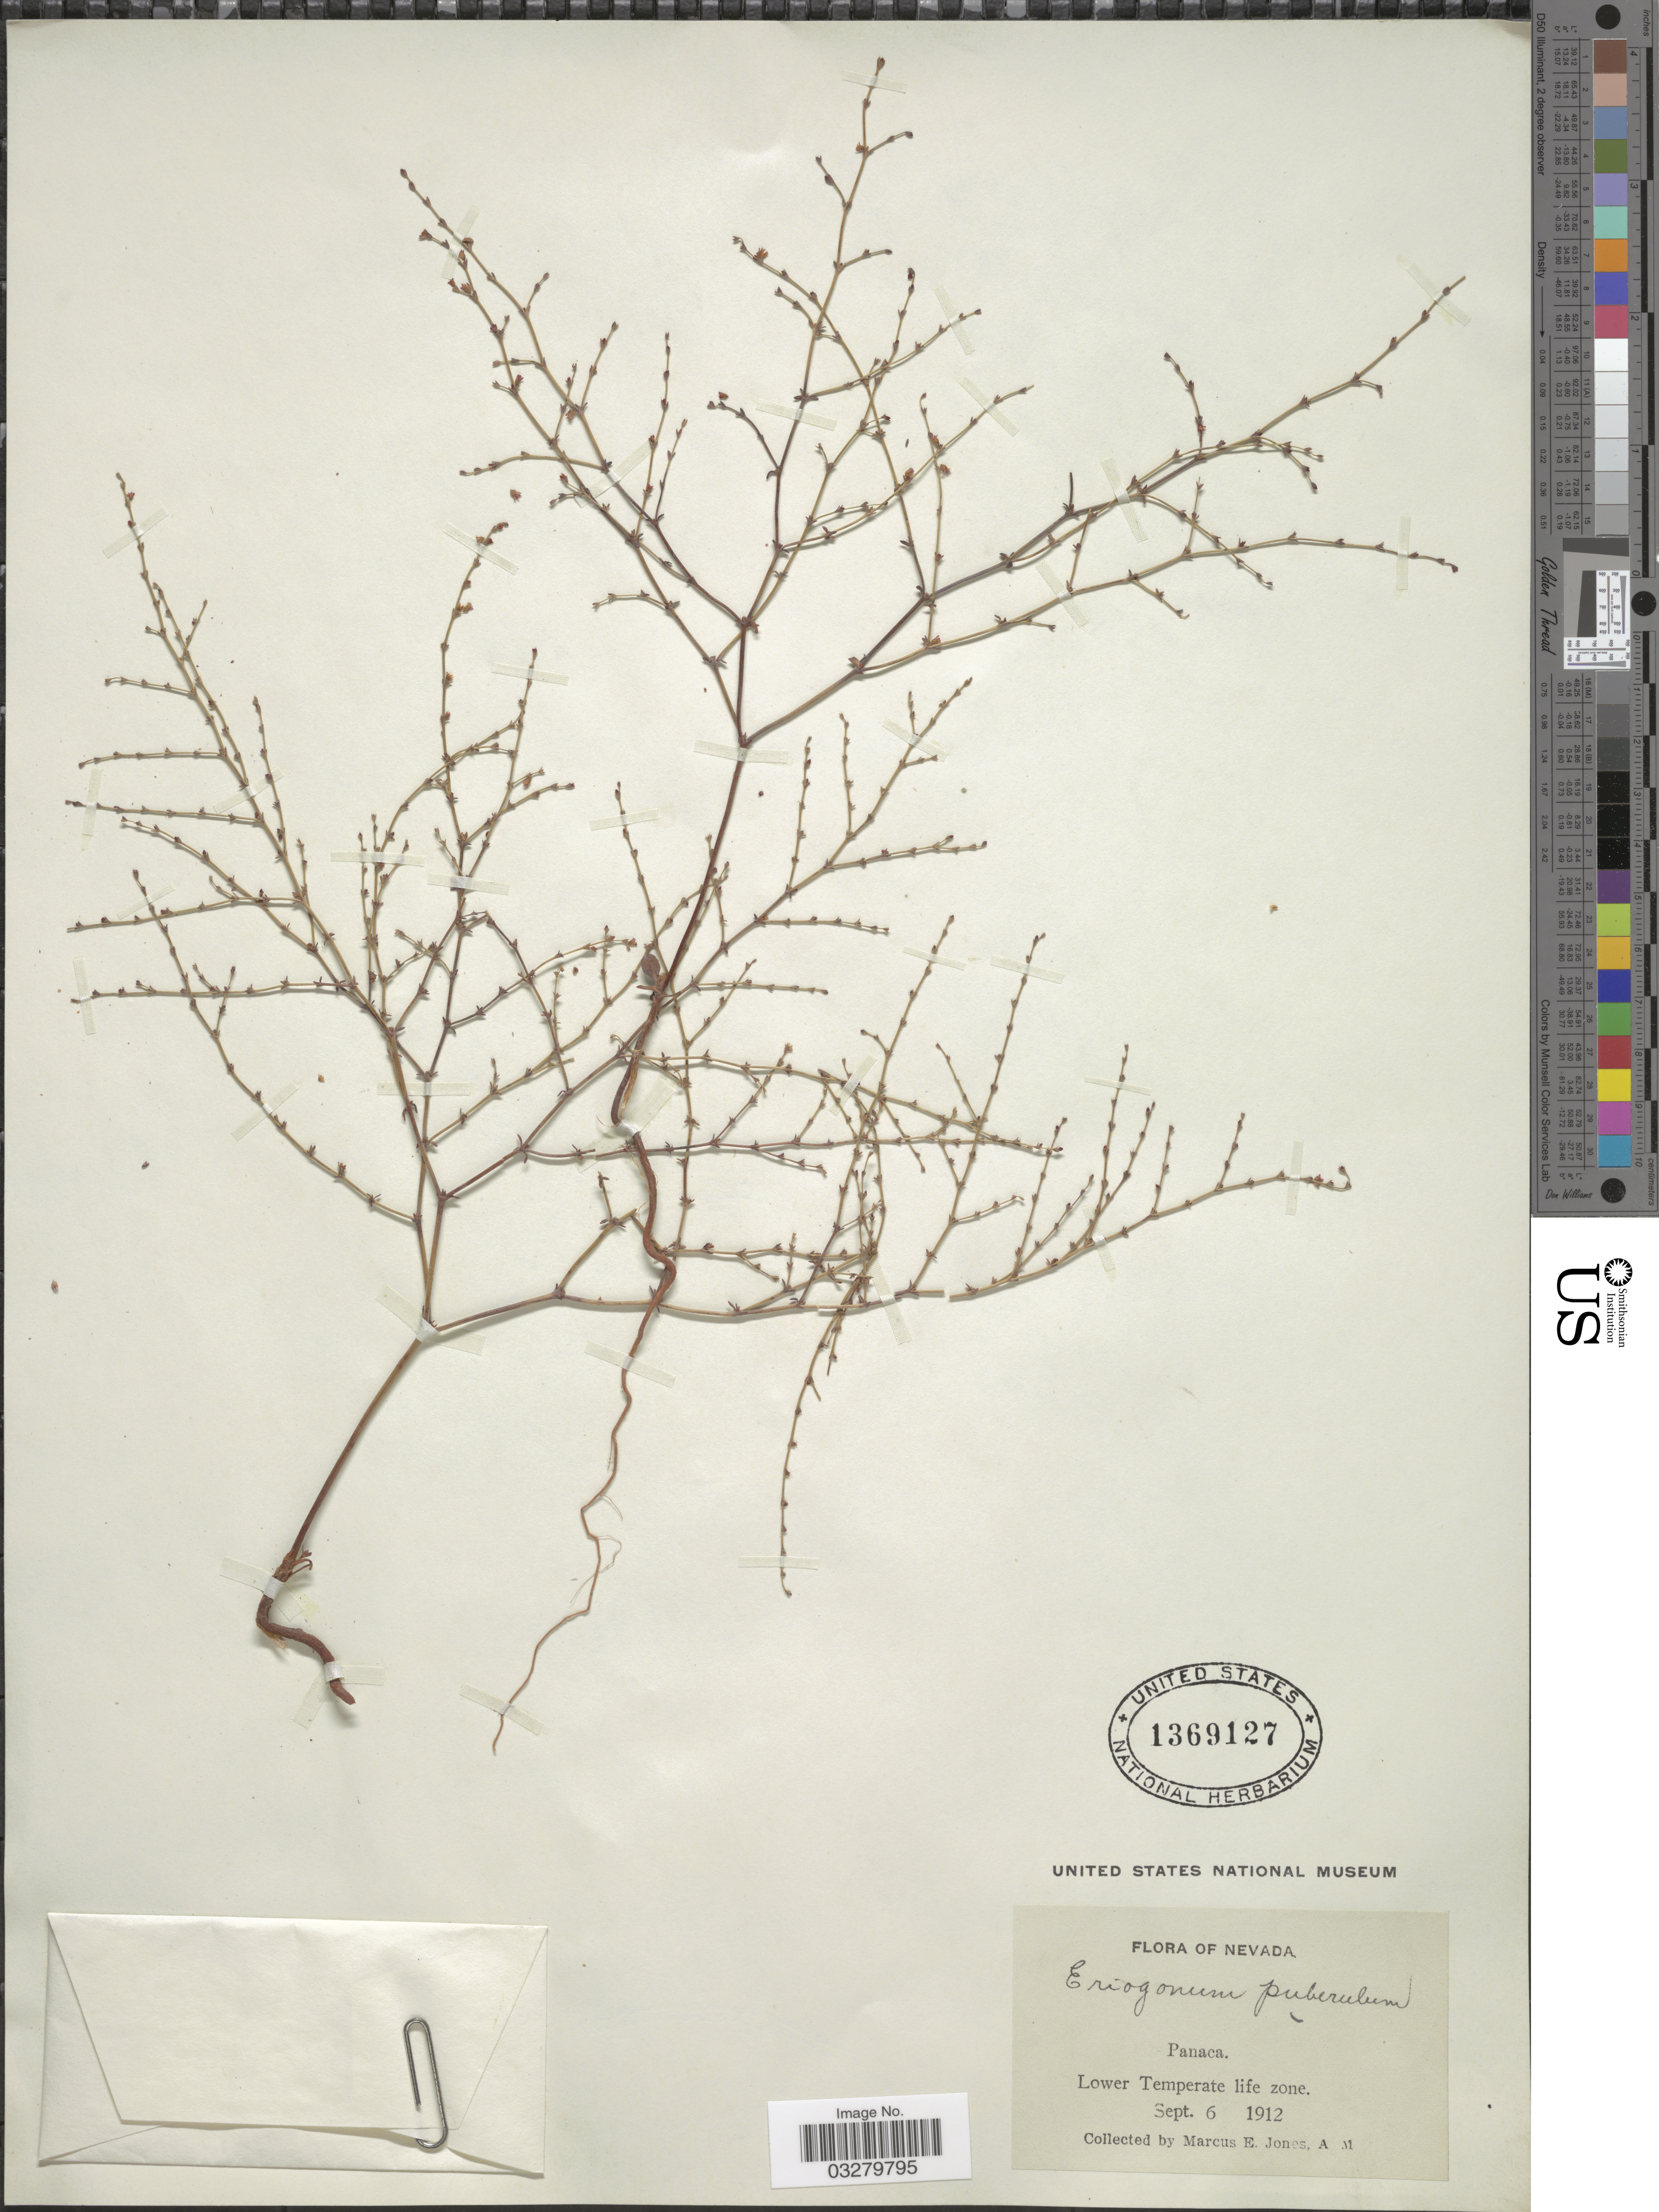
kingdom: Plantae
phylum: Tracheophyta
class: Magnoliopsida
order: Caryophyllales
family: Polygonaceae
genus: Eriogonum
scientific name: Eriogonum puberulum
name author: S. Watson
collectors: M. E. Jones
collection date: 1912-09-06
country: United States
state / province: Nevada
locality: Panaca. Lower Temperate life zone.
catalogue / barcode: US 1369127